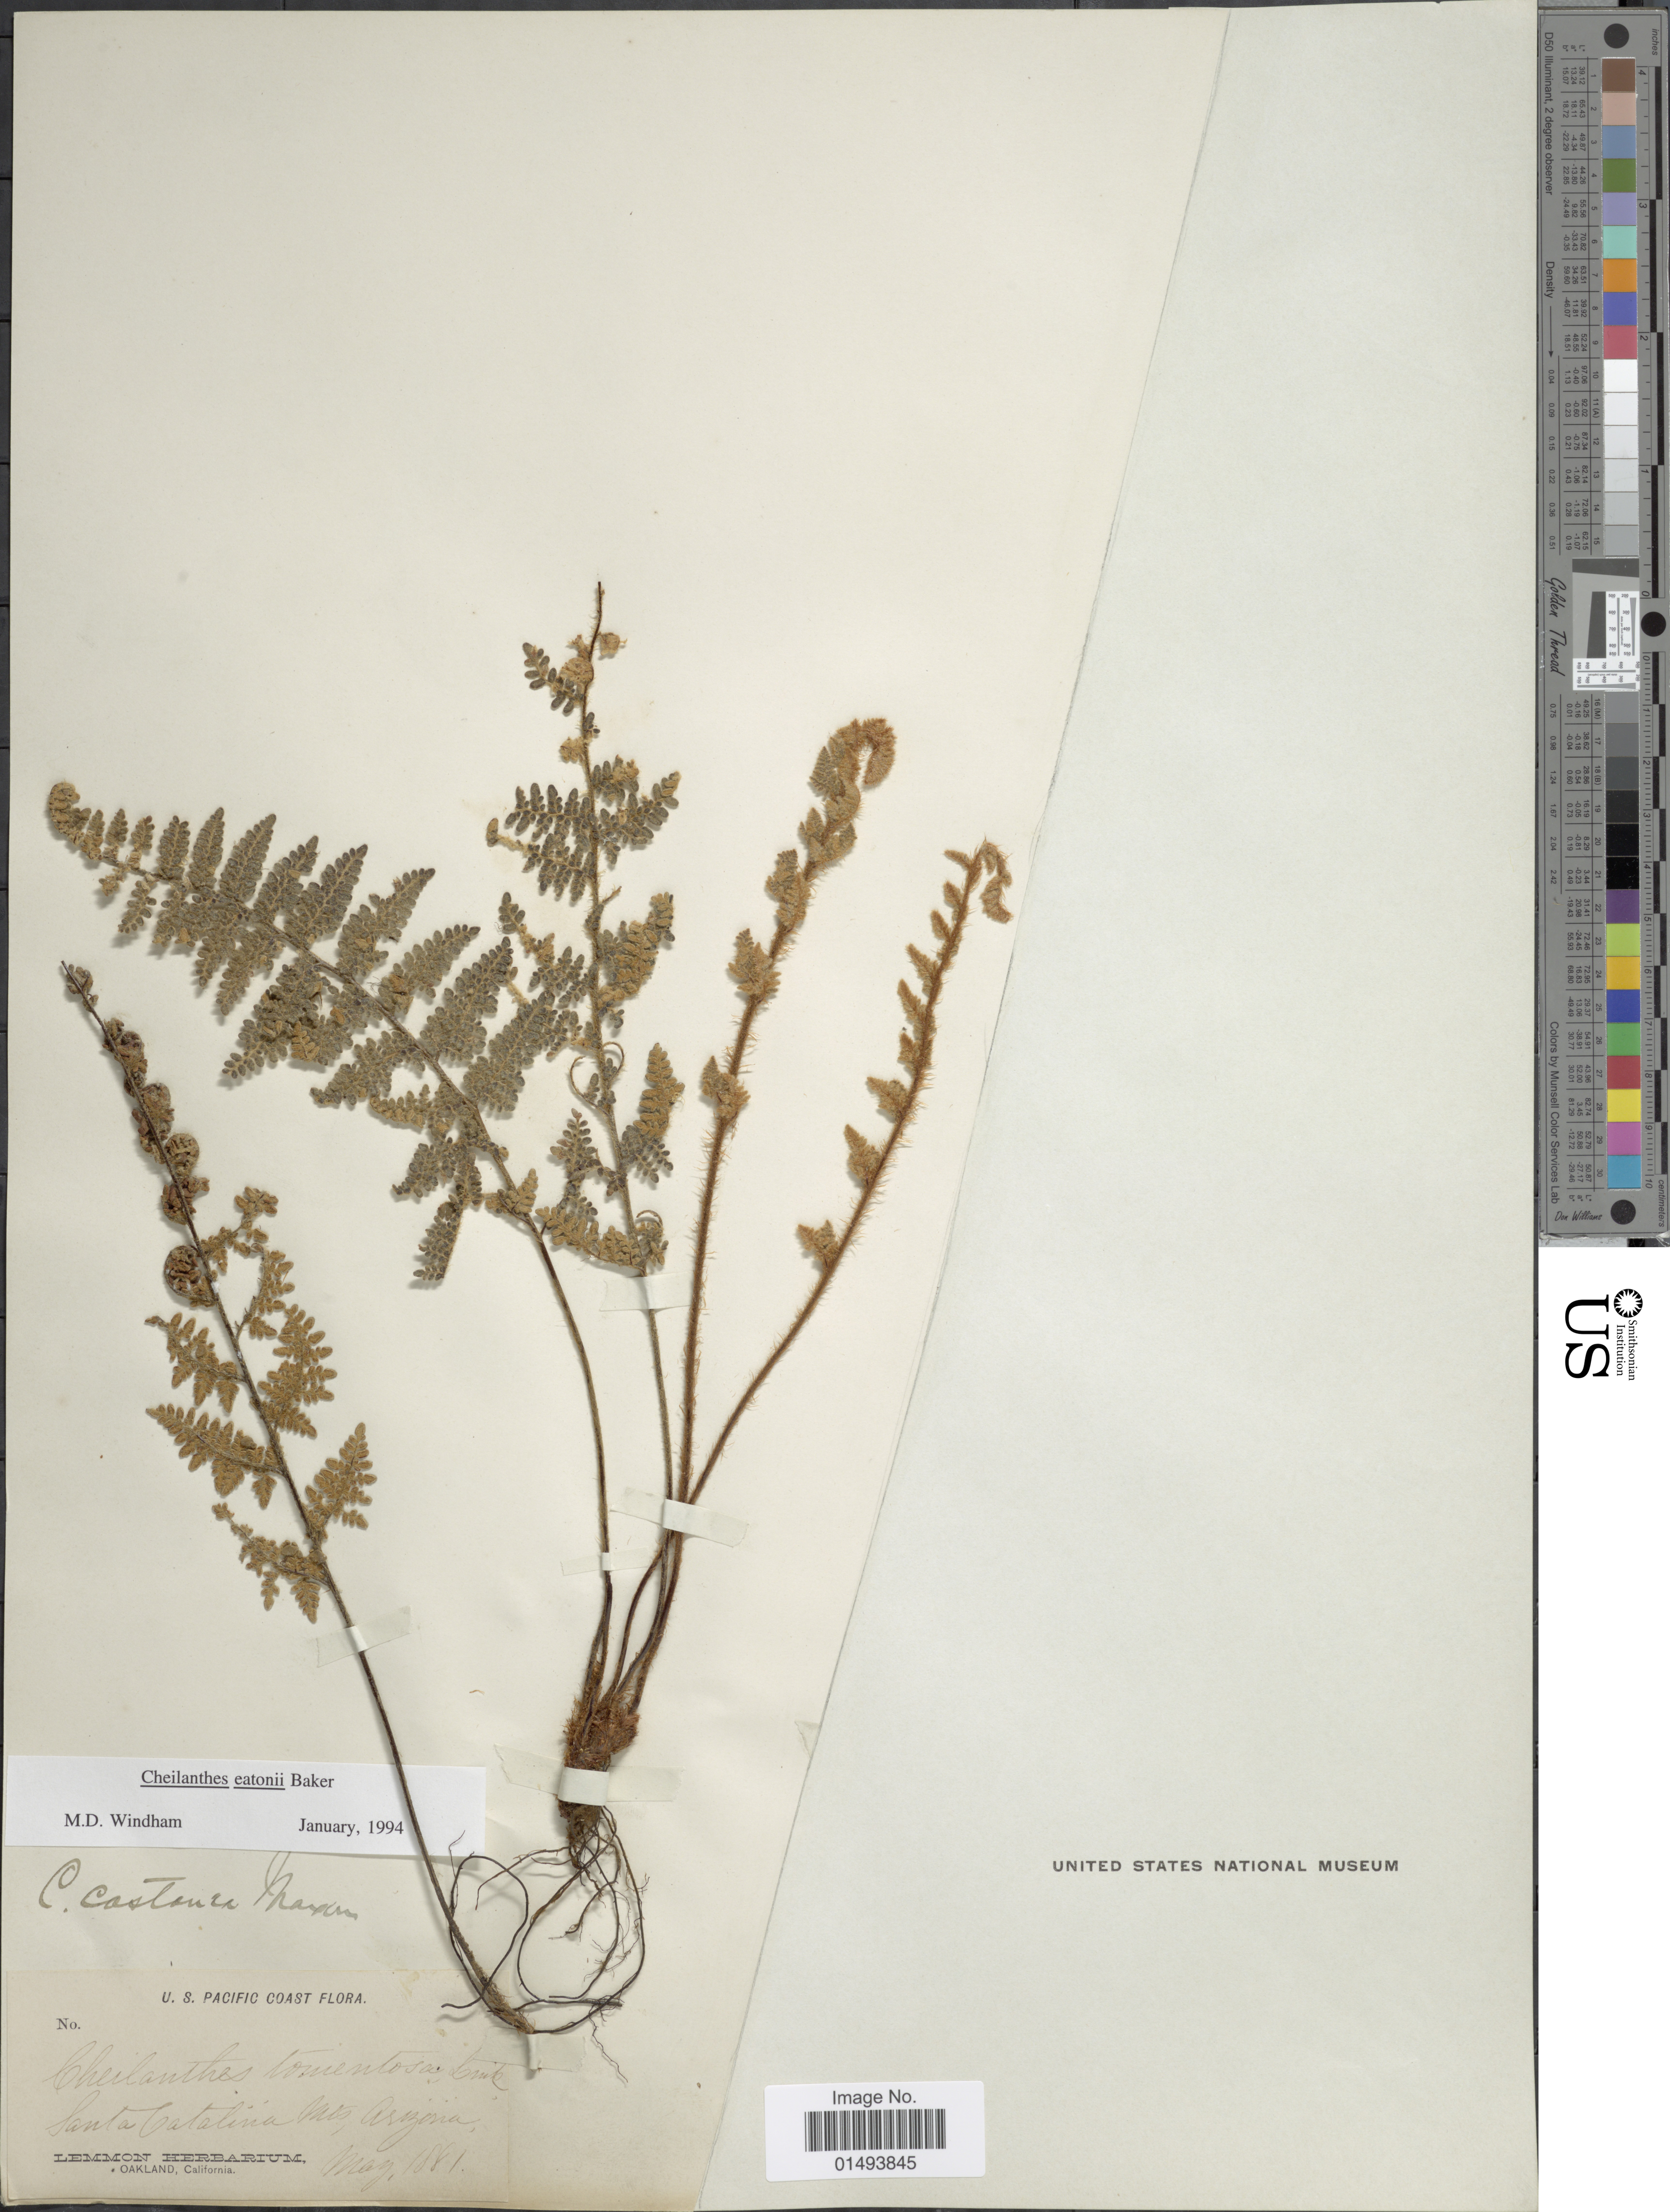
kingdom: Plantae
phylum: Tracheophyta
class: Polypodiopsida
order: Polypodiales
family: Pteridaceae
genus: Myriopteris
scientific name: Myriopteris rufa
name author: Fée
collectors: ex herb. Lemmon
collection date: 1881-05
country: United States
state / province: Arizona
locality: Santa Catalina Mts.